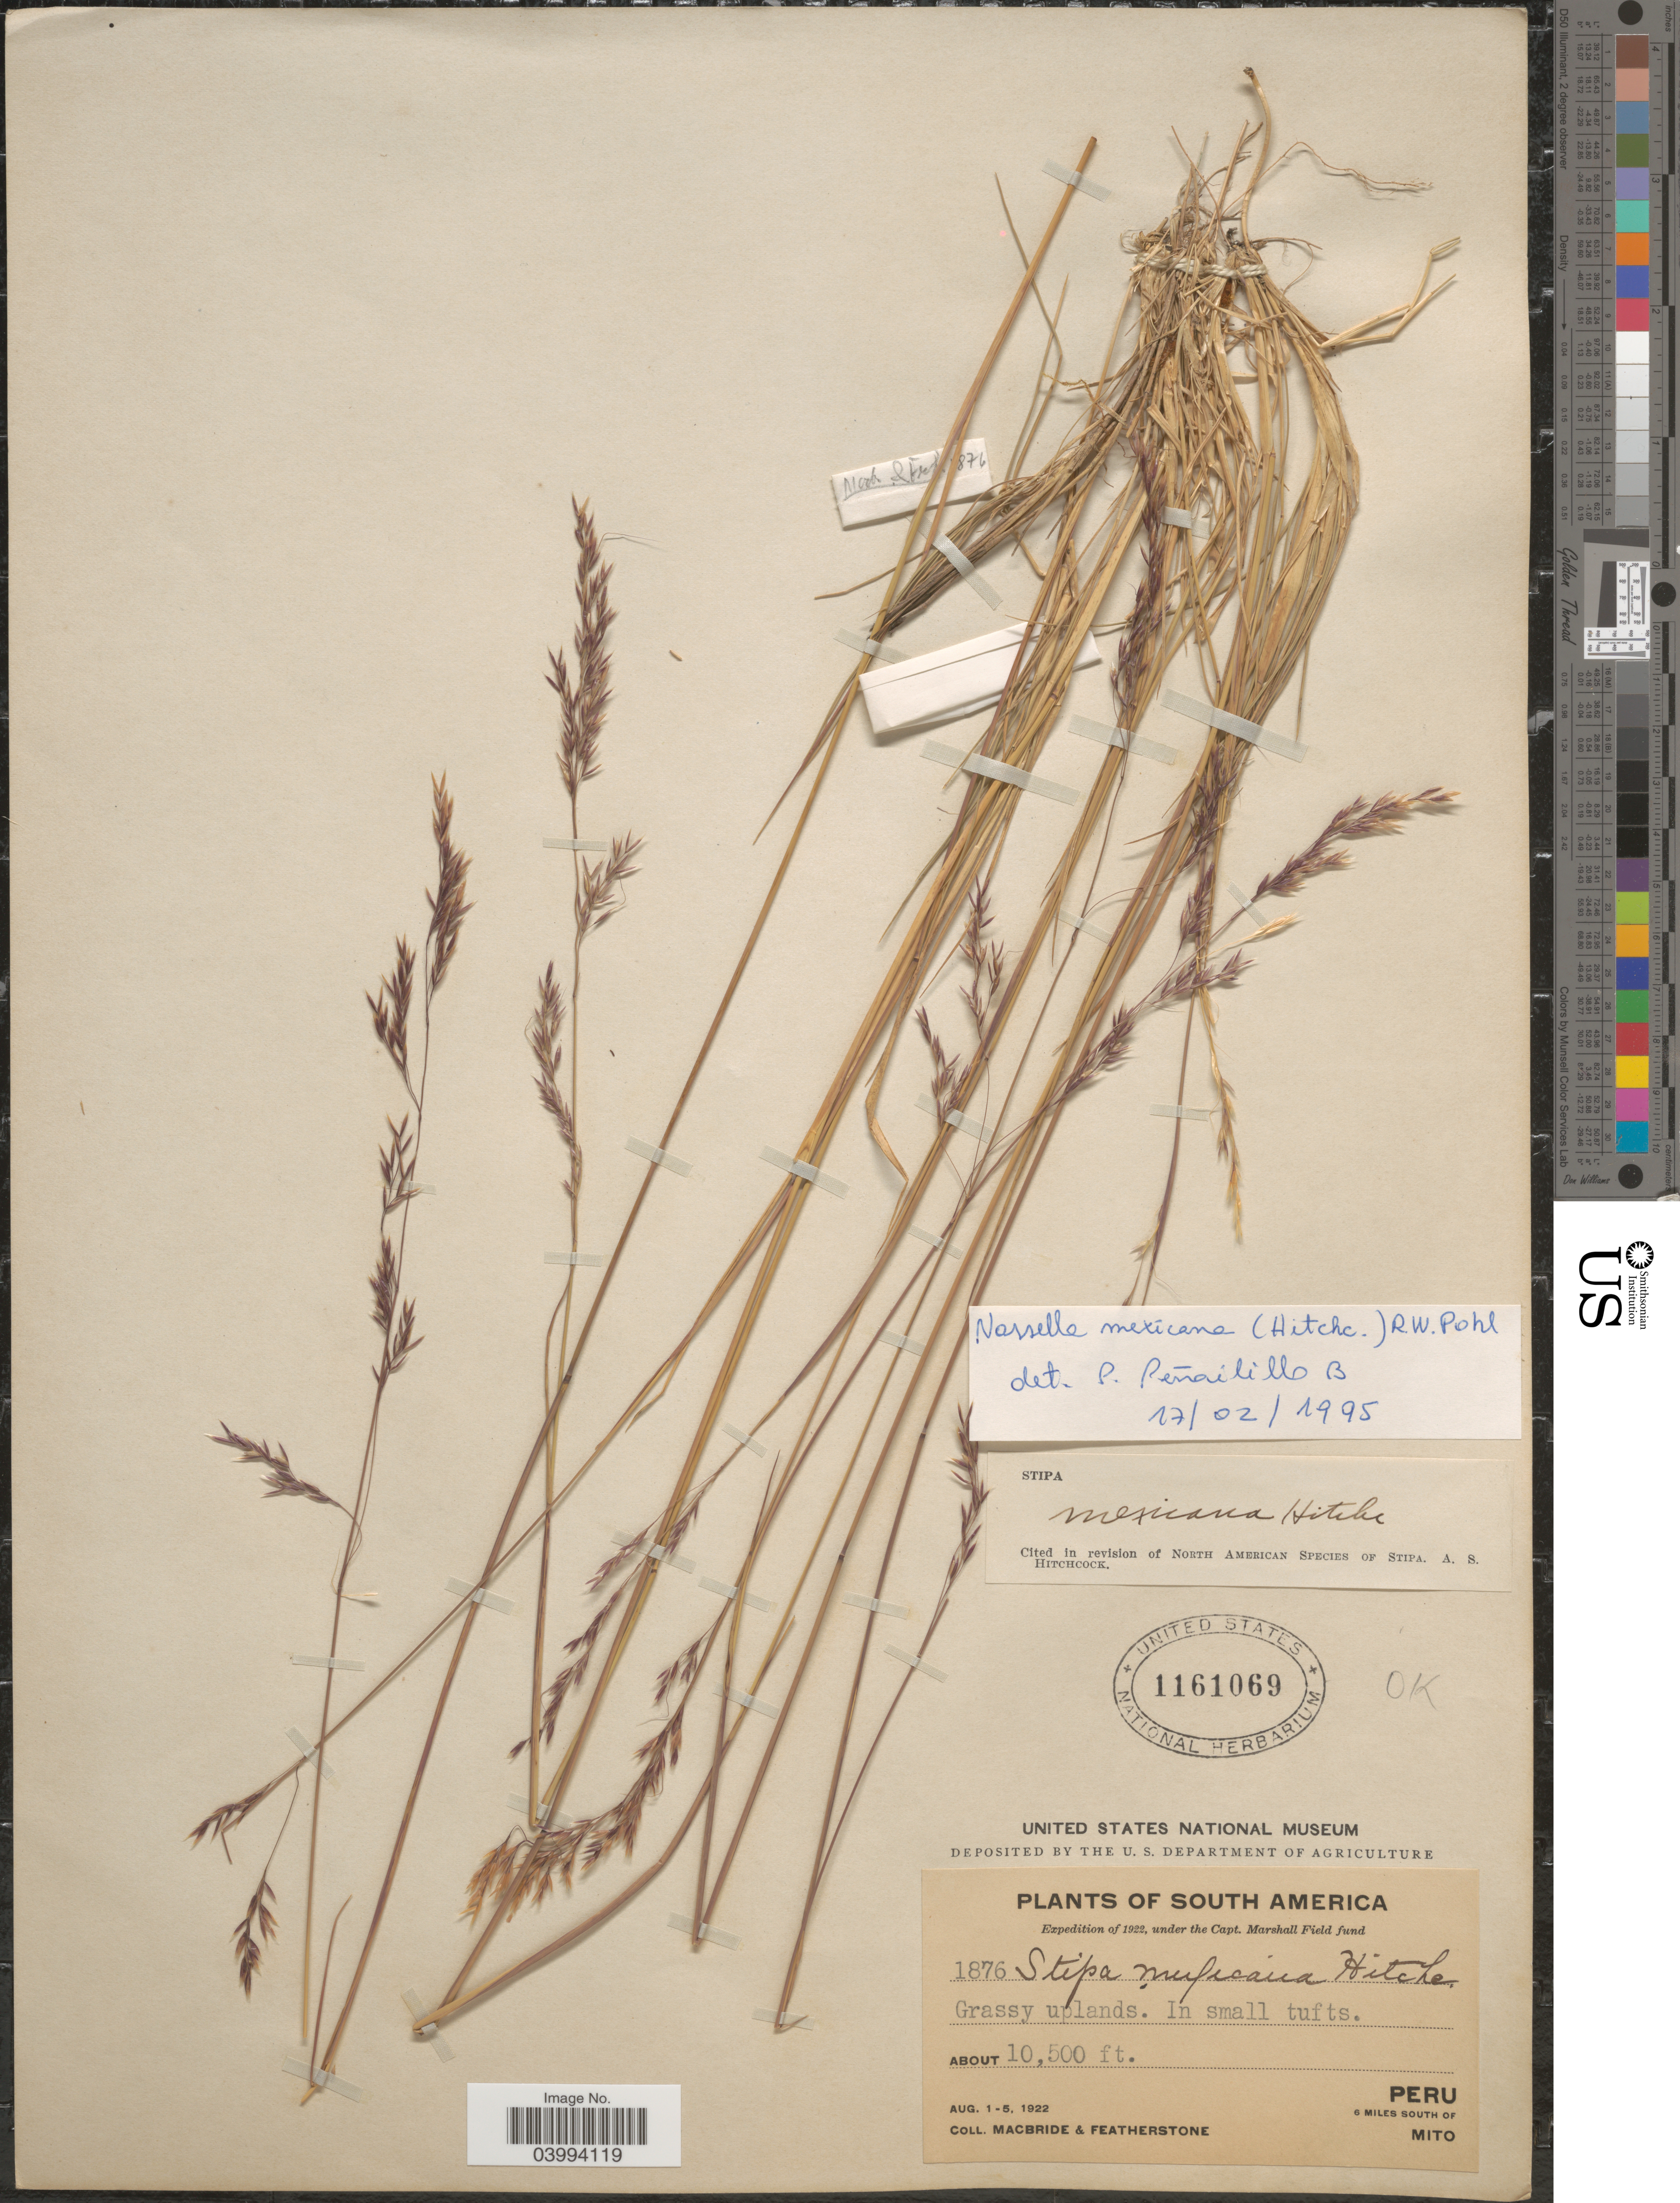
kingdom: Plantae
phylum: Tracheophyta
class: Liliopsida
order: Poales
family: Poaceae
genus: Nassella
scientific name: Nassella mexicana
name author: (Hitchc.) R.W. Pohl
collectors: Macbride, -- & -. Featherstone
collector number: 1876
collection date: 1922-08-01/1922-08-05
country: Peru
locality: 6 miles S of Mito.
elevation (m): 3200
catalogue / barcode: US 1161069